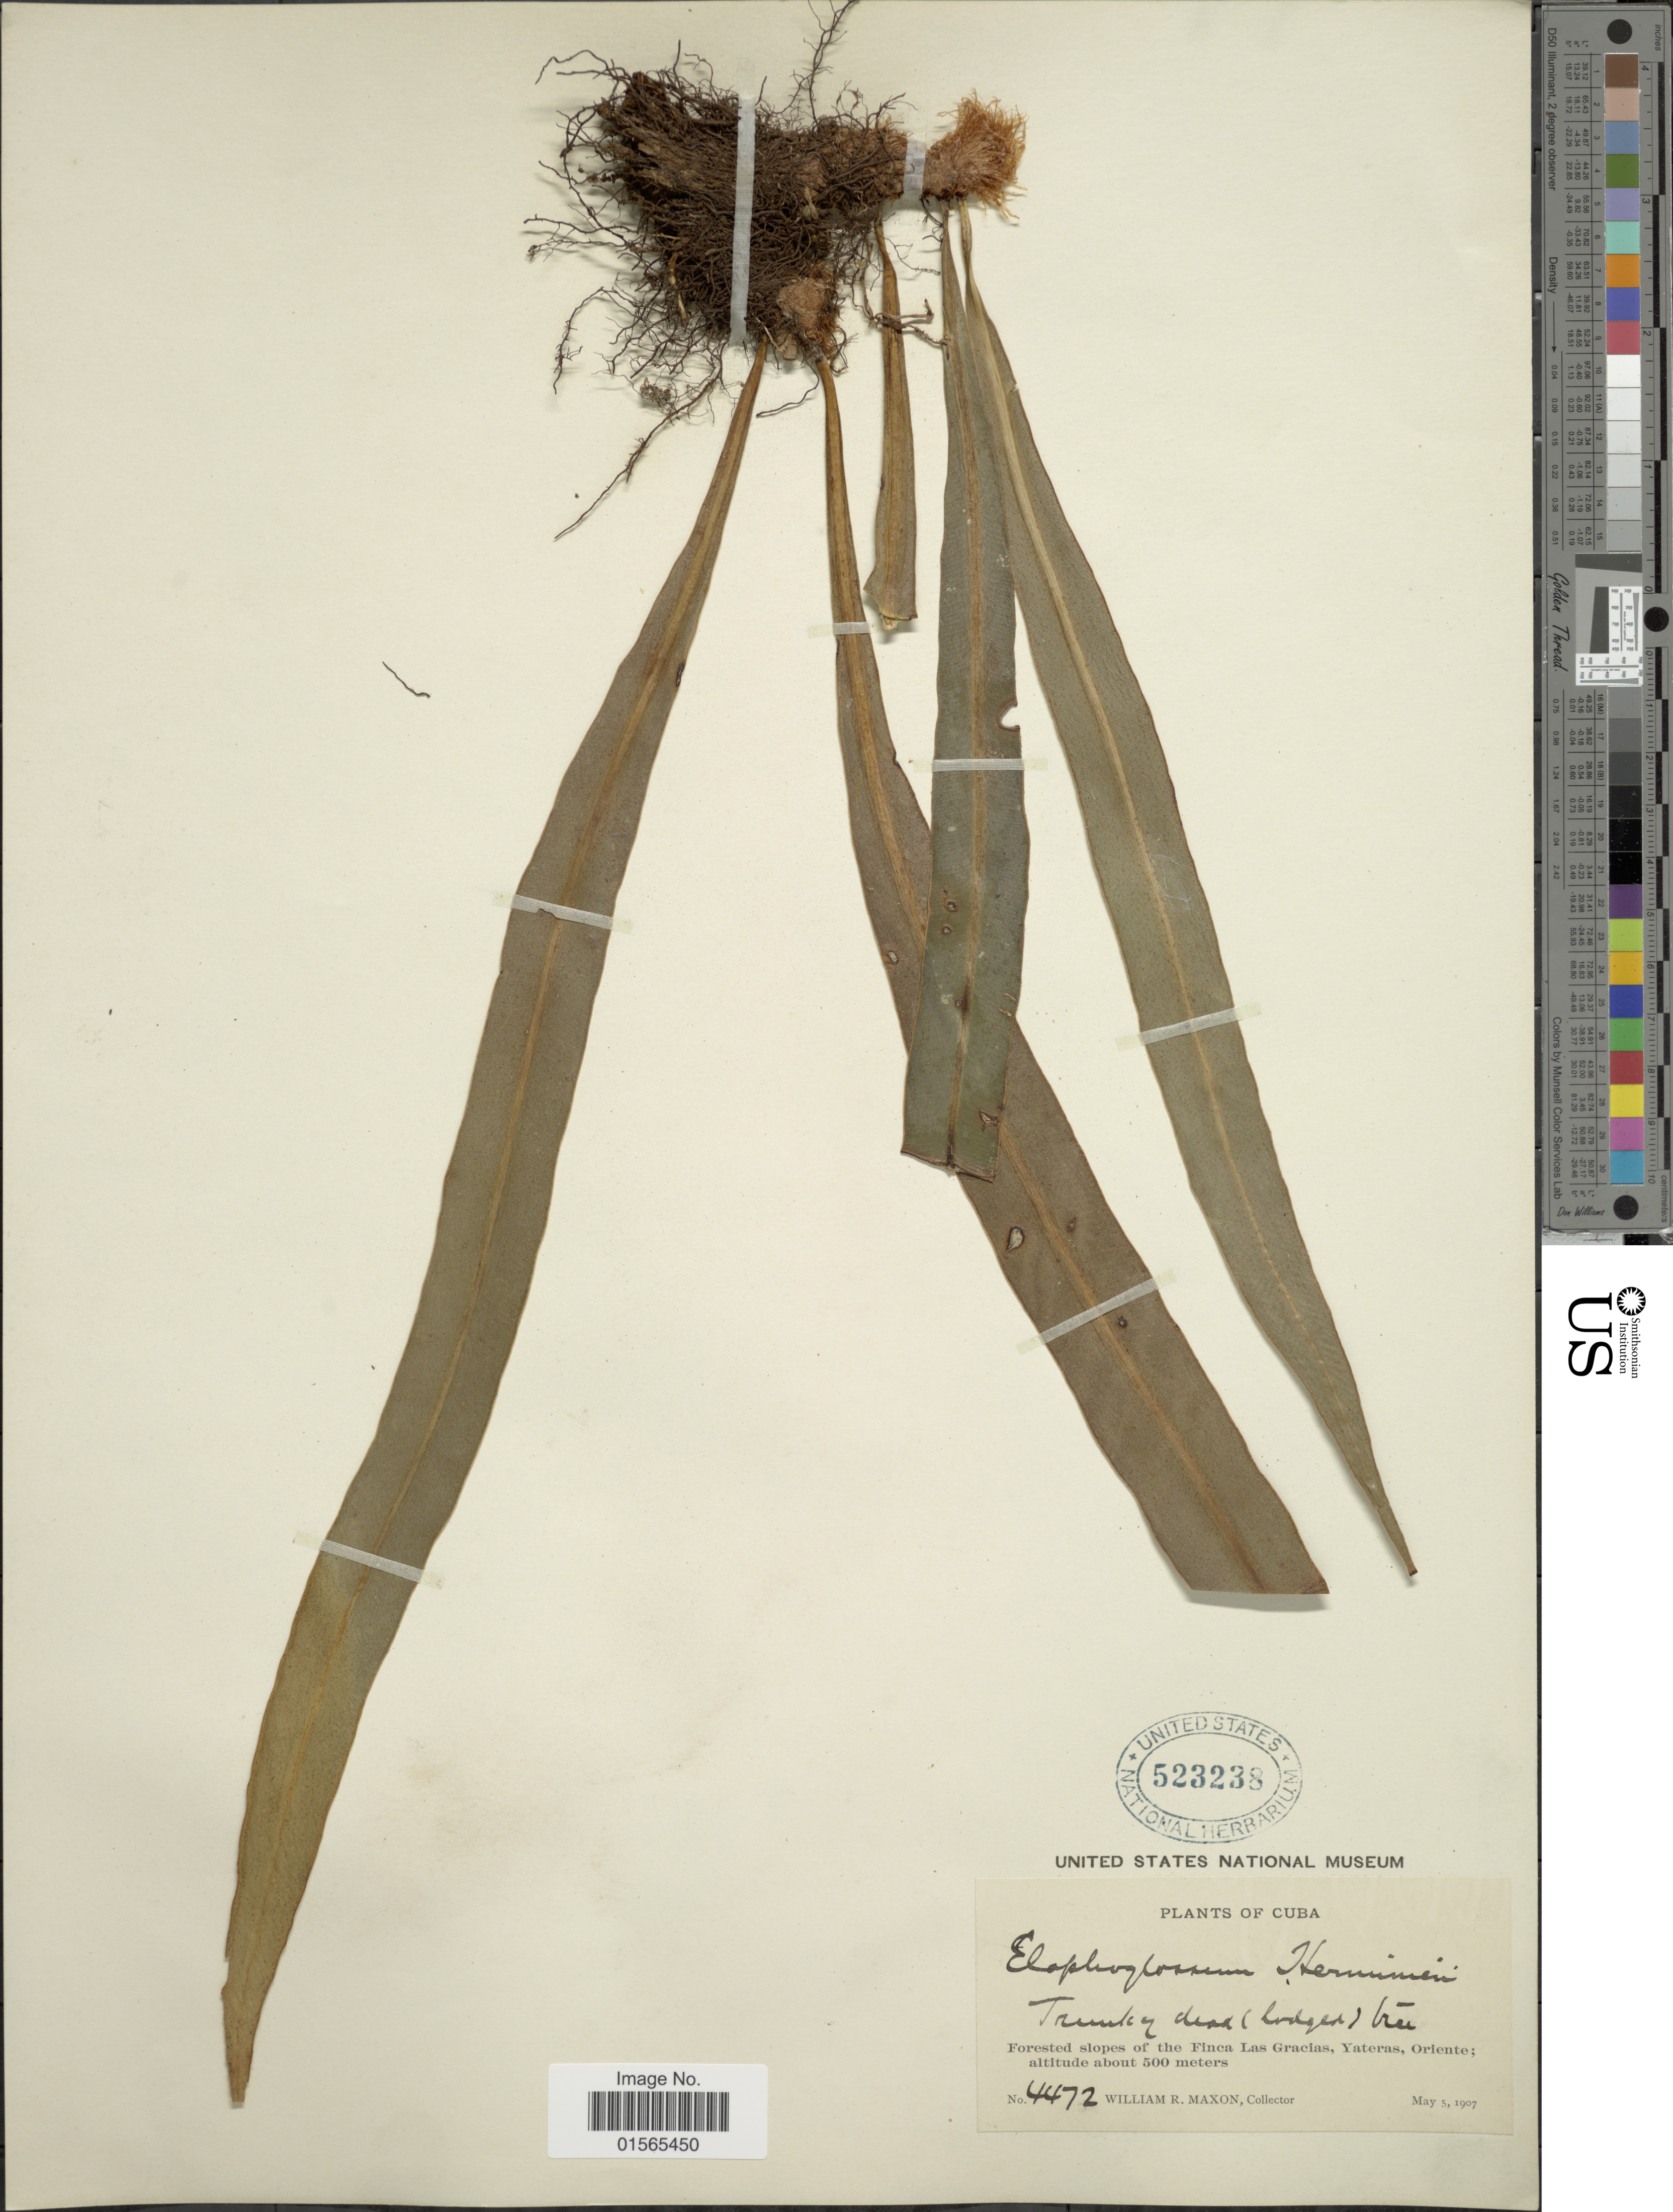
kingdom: Plantae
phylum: Tracheophyta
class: Polypodiopsida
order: Polypodiales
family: Dryopteridaceae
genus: Elaphoglossum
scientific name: Elaphoglossum herminieri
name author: (Bory & Fée) T. Moore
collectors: W. R. Maxon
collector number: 4472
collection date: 1907-05-05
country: Cuba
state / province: Oriente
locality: Forested slopes of the Finca Las Gracias, Yateras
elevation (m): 500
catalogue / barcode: US 523238